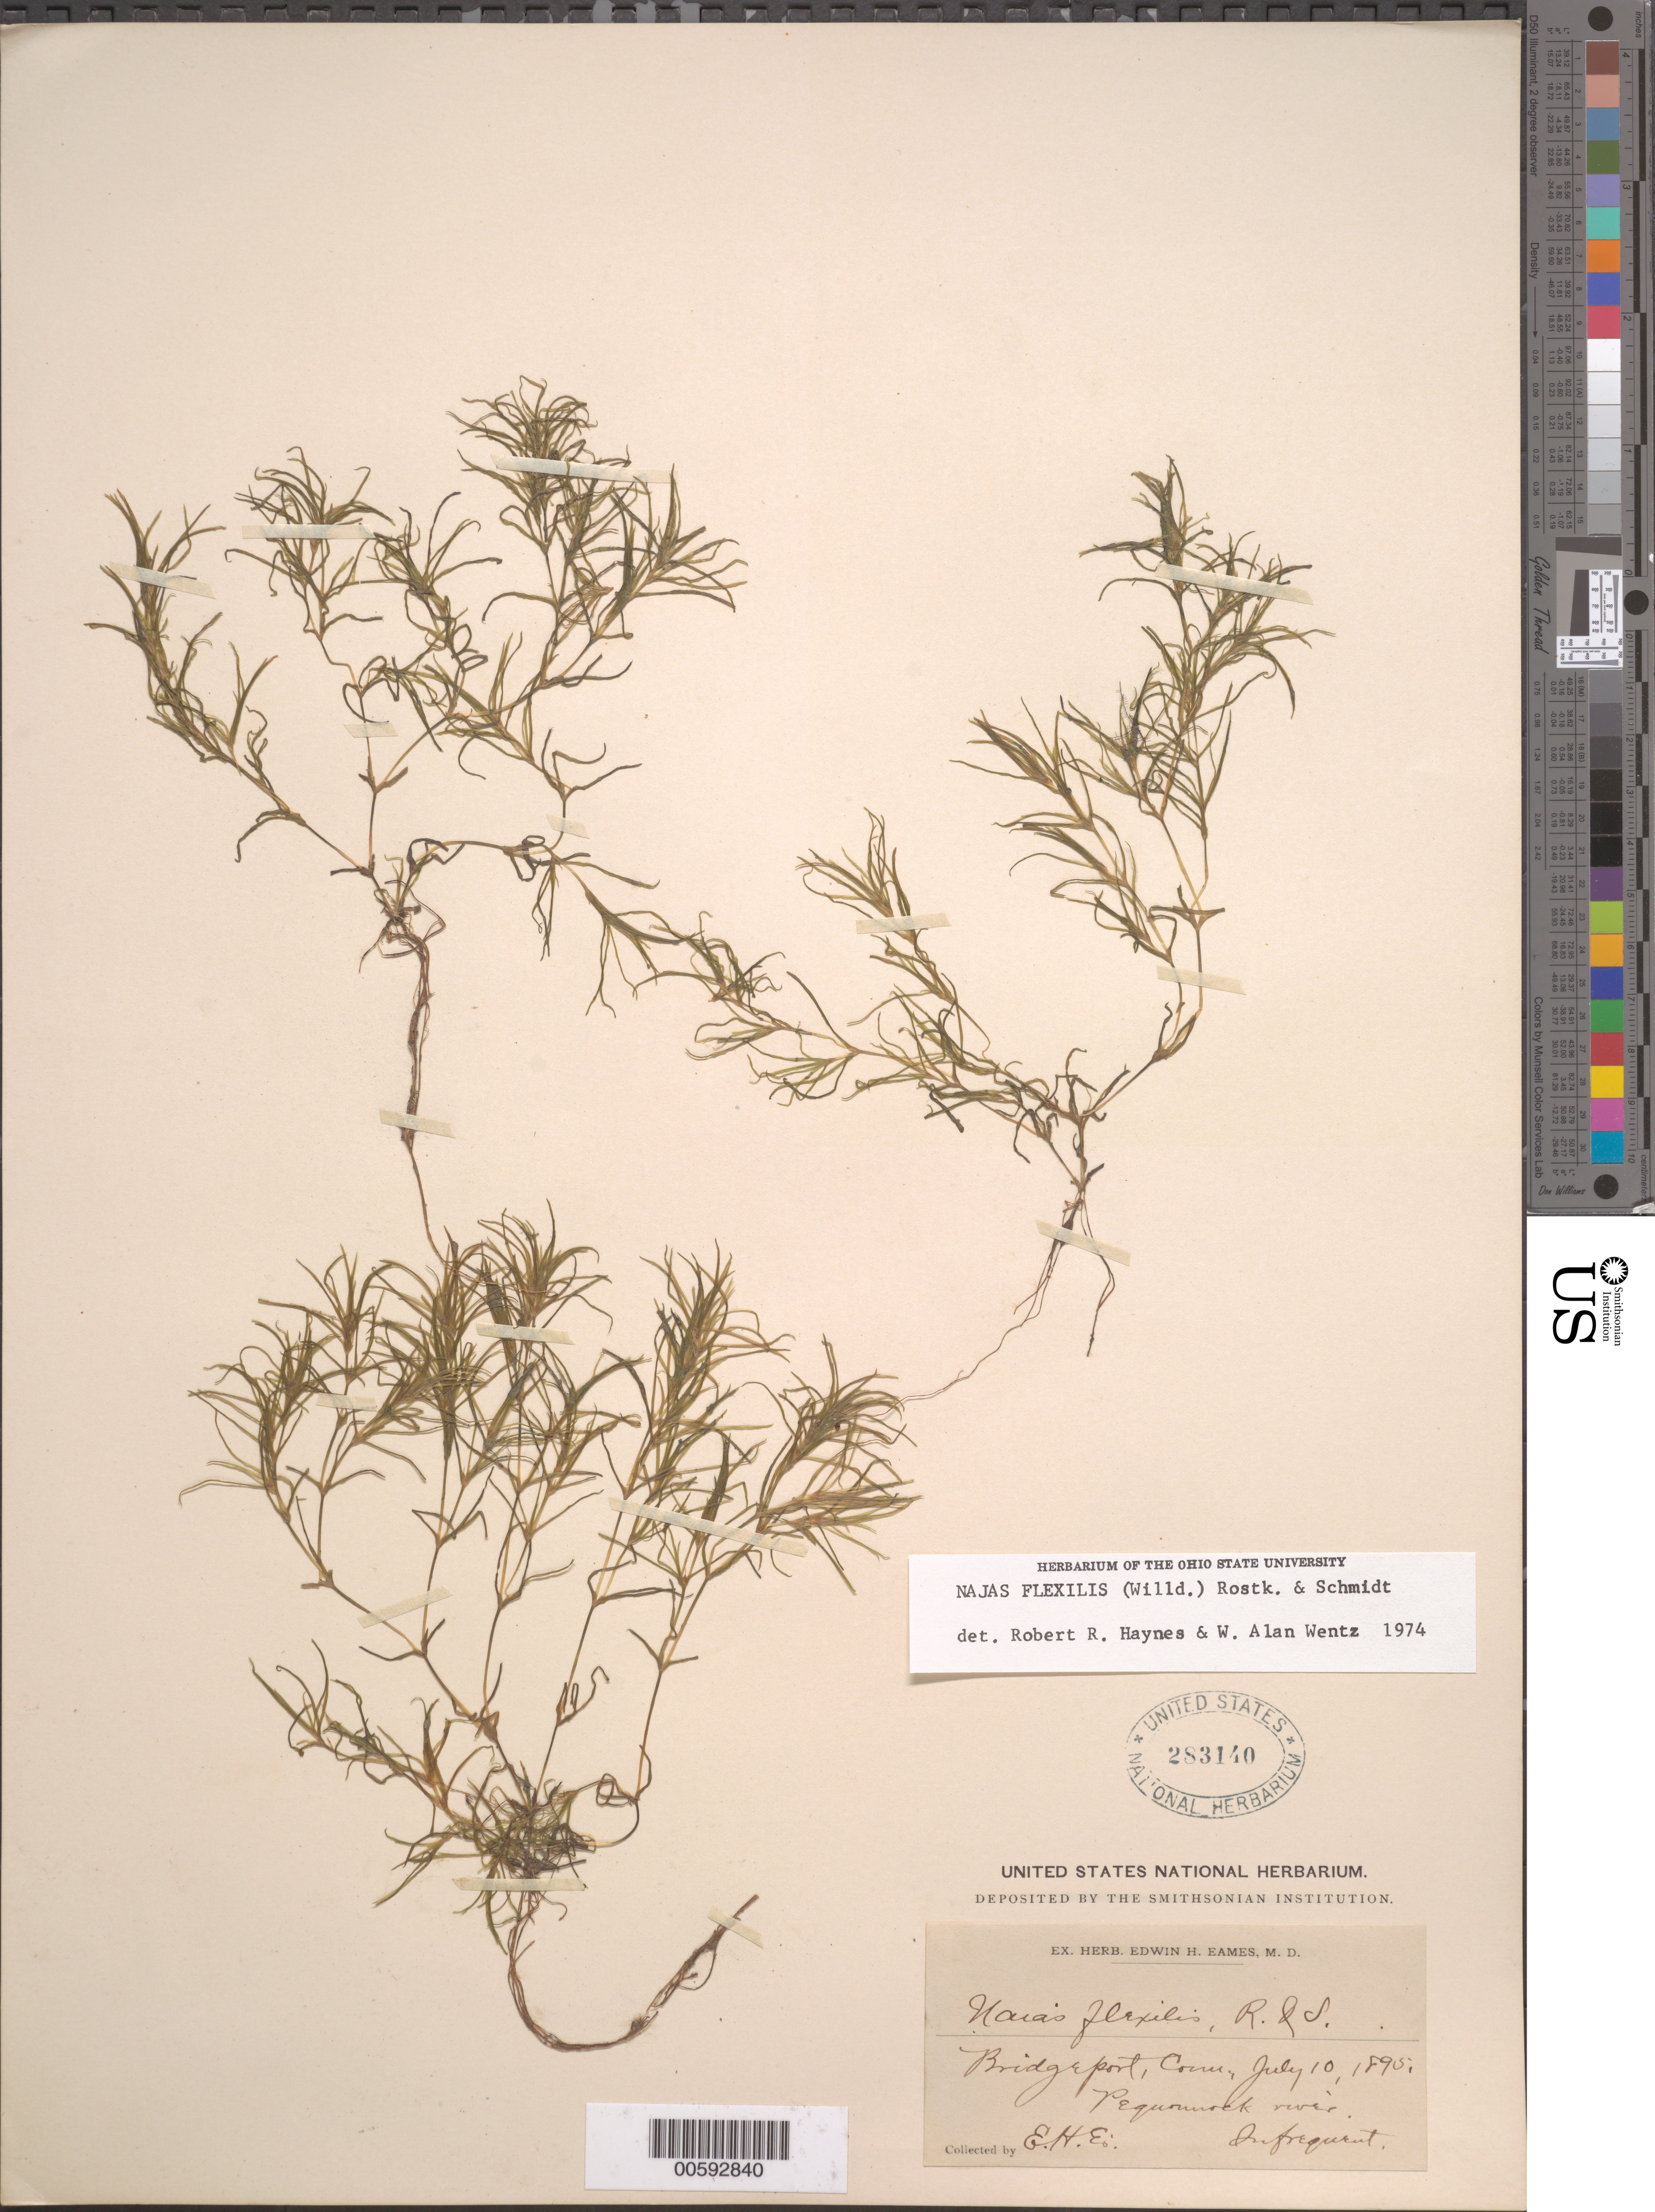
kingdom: Plantae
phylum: Tracheophyta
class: Liliopsida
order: Alismatales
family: Hydrocharitaceae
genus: Najas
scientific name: Najas flexilis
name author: (Willd.) Rostk. & Schmidt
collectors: E. H. Eames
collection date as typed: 10 Jul 1895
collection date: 1895-07-10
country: United States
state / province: Connecticut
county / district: Fairfield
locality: Bridgeport, Pequonnock River.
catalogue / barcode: US 283140